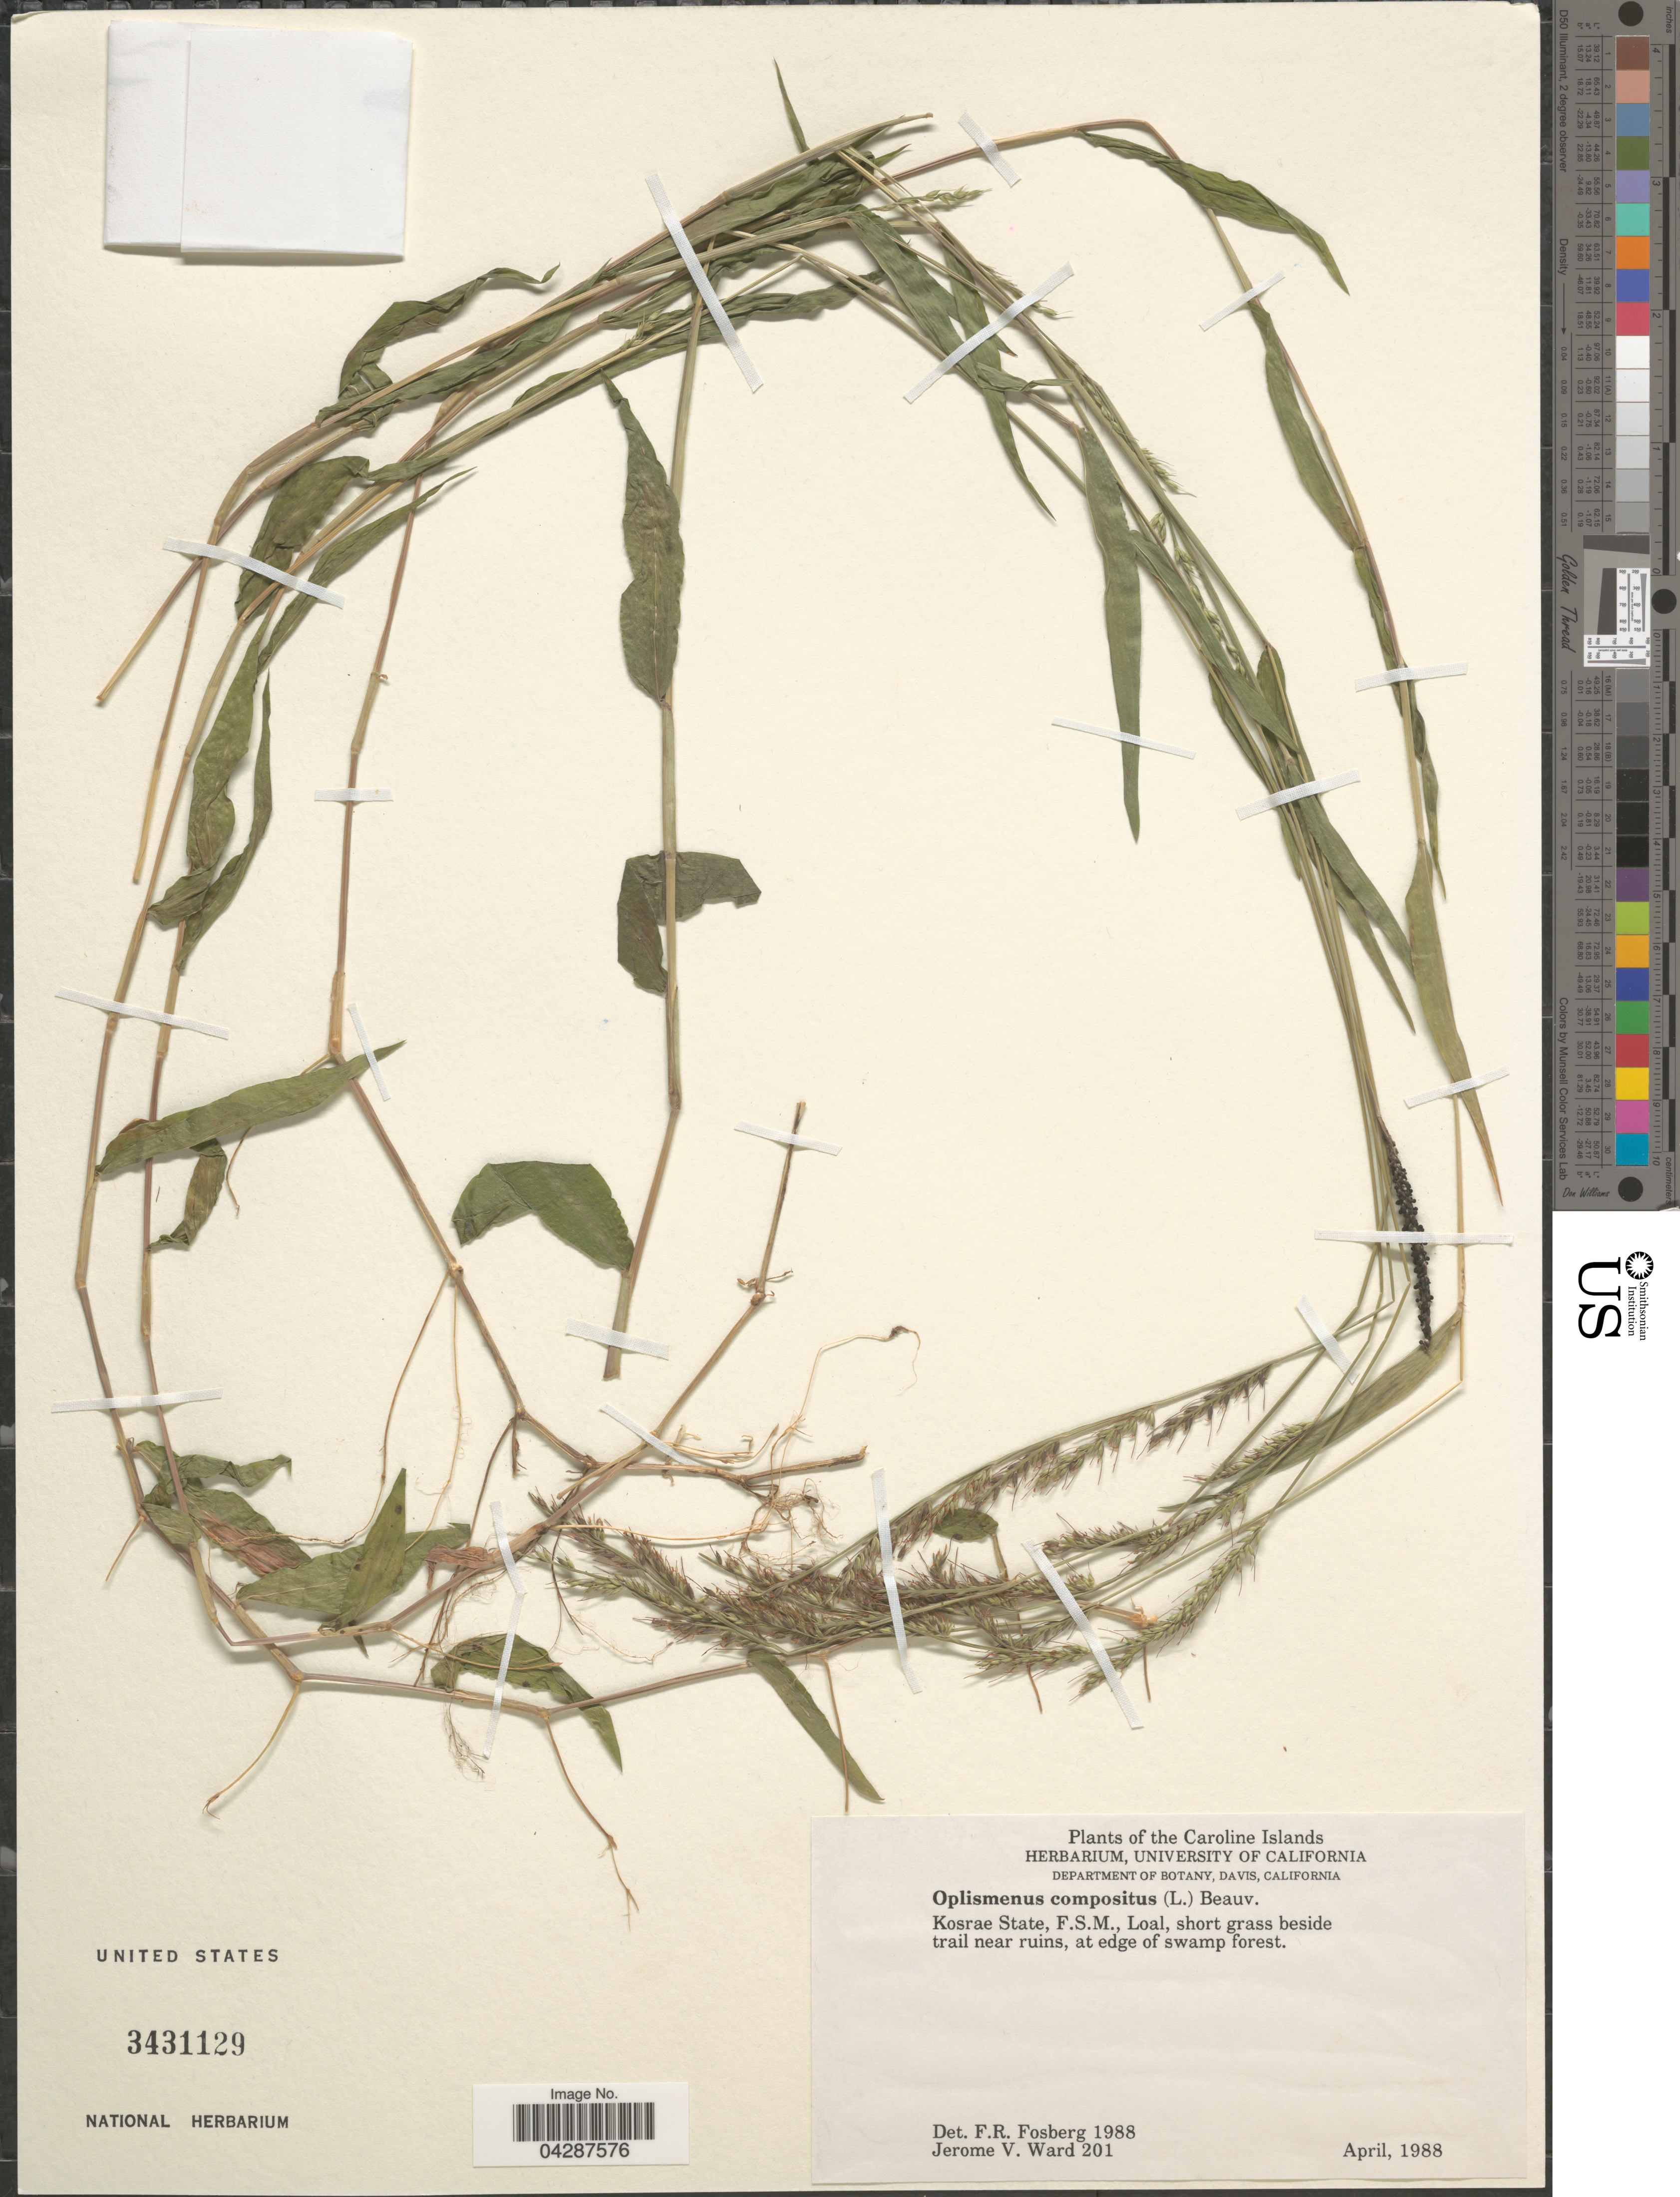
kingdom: Plantae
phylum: Tracheophyta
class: Liliopsida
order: Poales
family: Poaceae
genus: Oplismenus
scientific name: Oplismenus compositus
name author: (L.) P. Beauv.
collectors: J. V. Ward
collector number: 201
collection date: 1988-04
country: Kiribati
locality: The Carolina Islands. Kosrae State, F.S.M., Loal, short grass beside trail near ruins, at edge of swamp forest.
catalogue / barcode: US 3131129